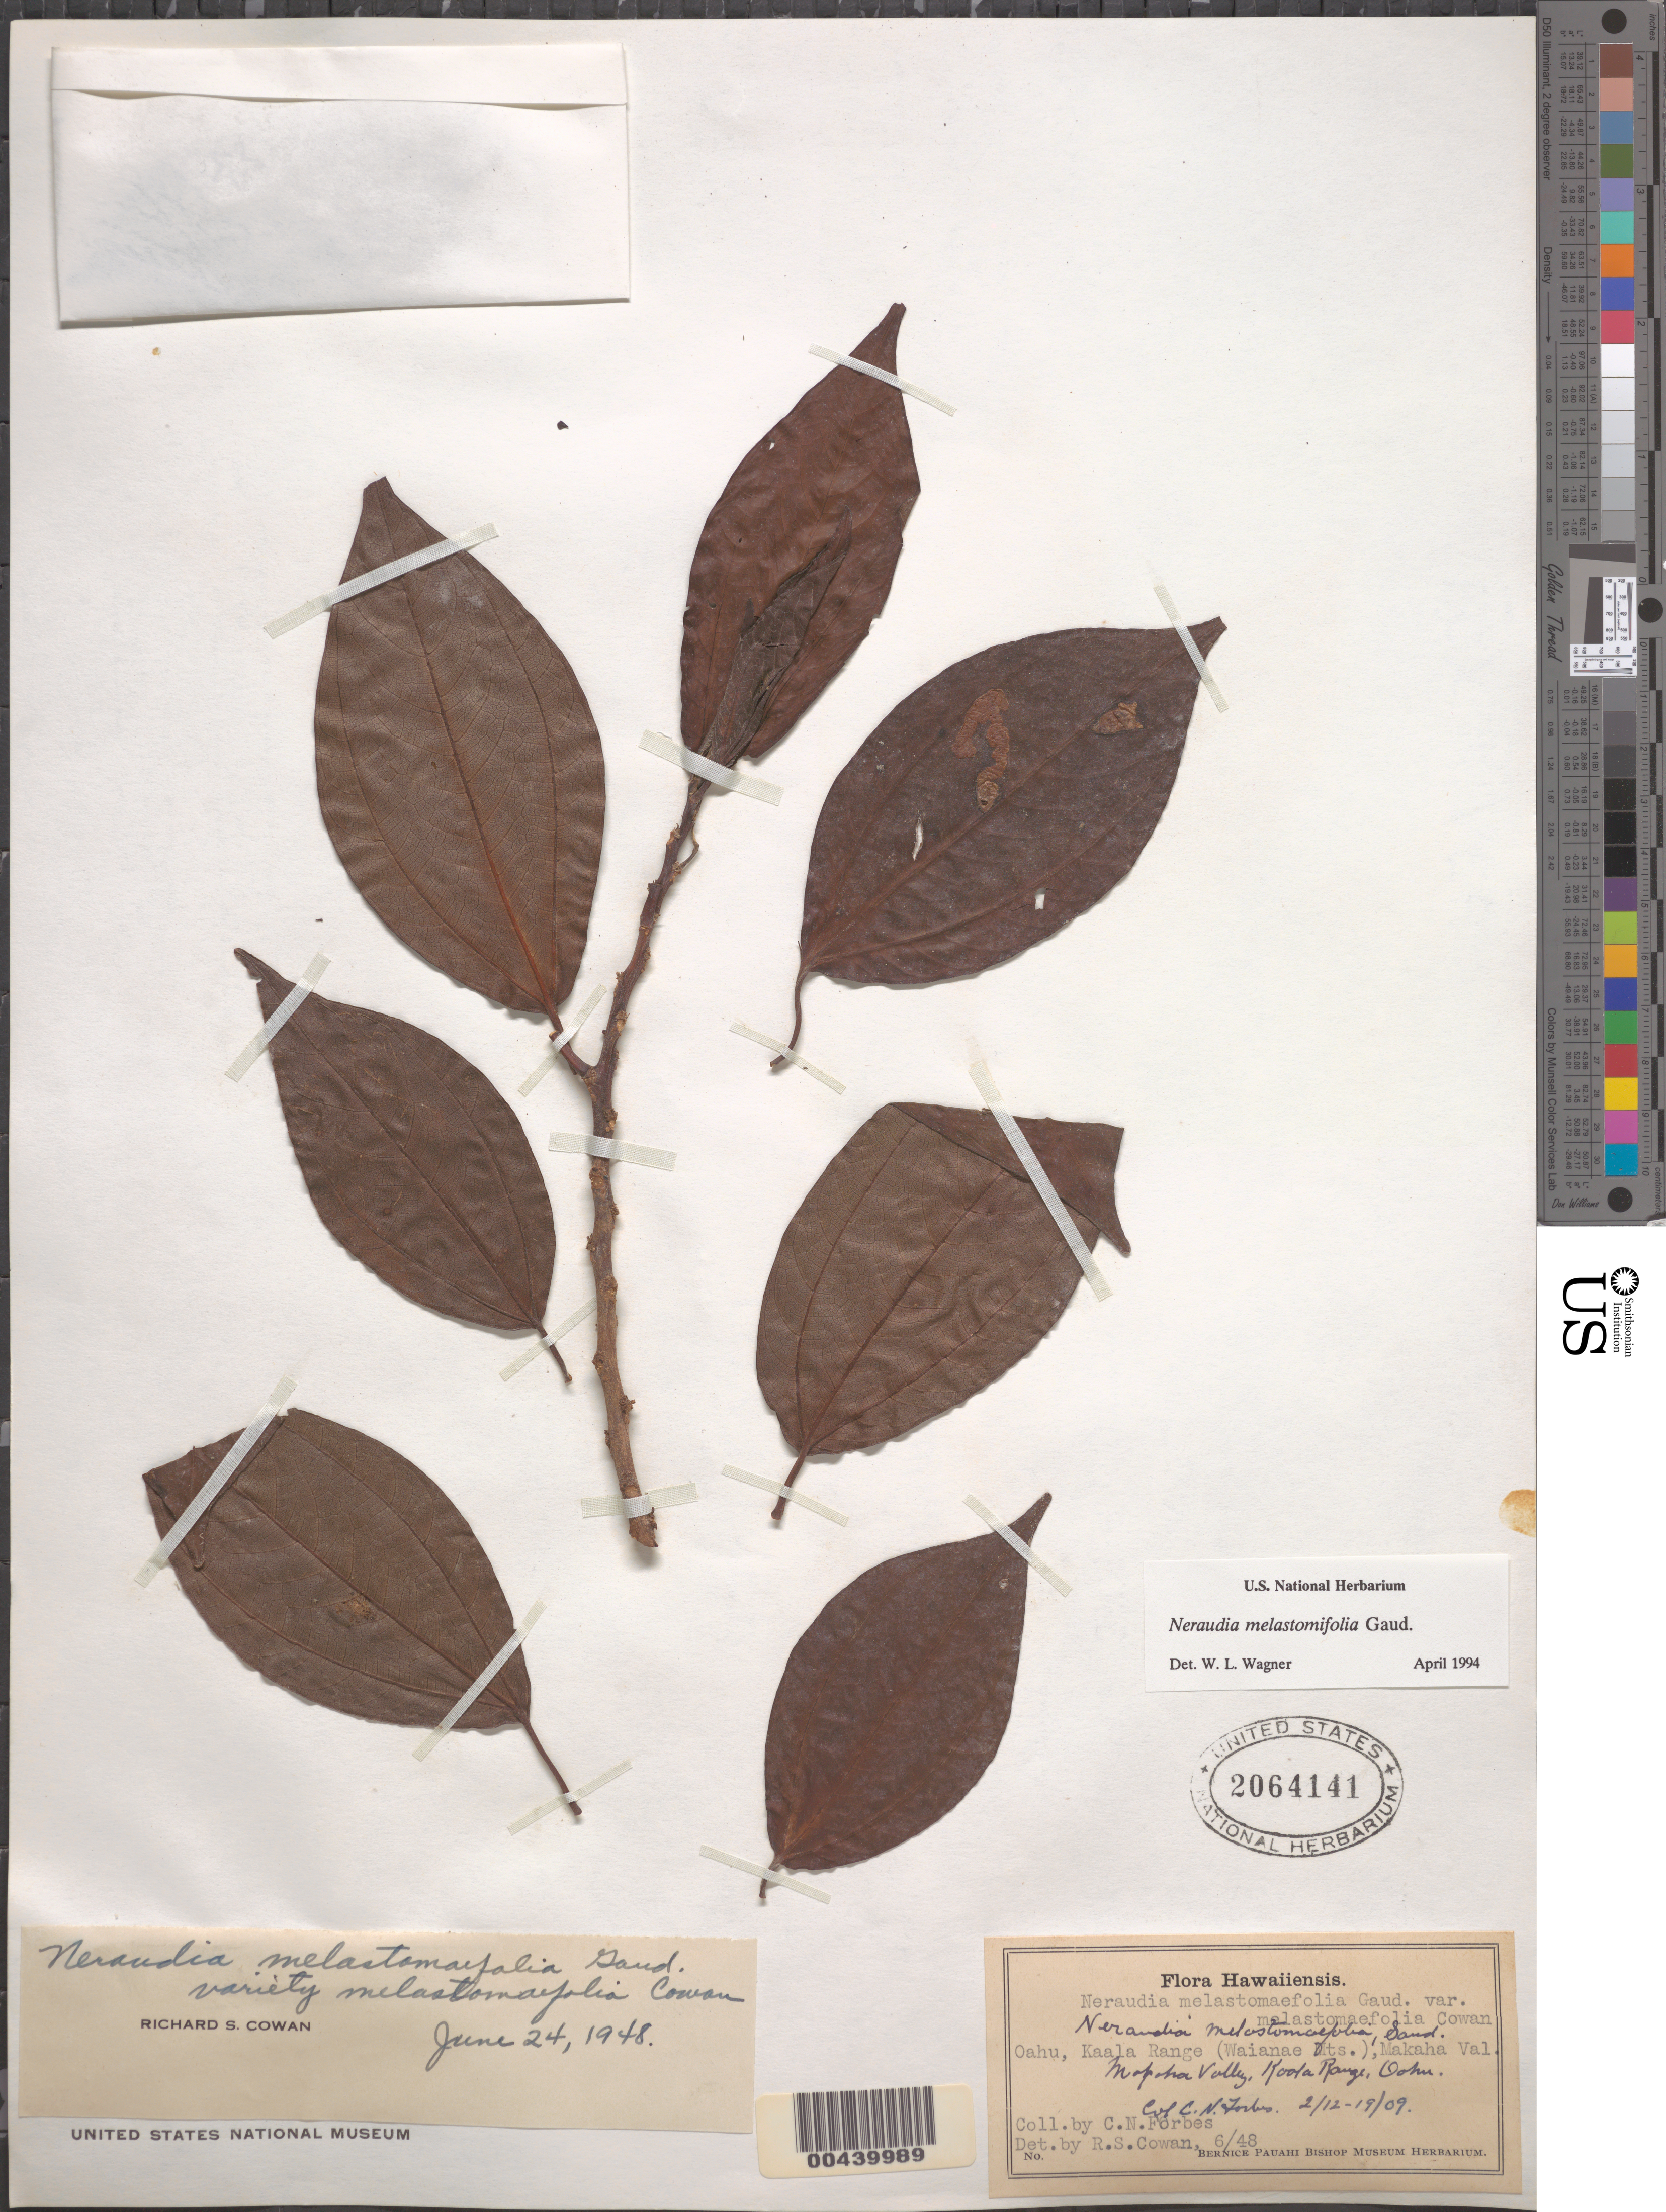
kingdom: Plantae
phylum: Tracheophyta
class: Magnoliopsida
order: Rosales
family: Urticaceae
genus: Neraudia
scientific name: Neraudia melastomifolia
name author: Gaudich.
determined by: Wagner, W. L., (BOT), Smithsonian Institution - National Museum of Natural History (UNITED STATES)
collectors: C. N. Forbes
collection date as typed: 12 Feb 1909 to 19 Feb 1909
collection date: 1909-02-12/1909-02-19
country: United States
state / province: Hawaii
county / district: Honolulu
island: Oahu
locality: Kaala Range (Waianae Mts.), Makaha Valley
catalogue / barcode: US 2064141